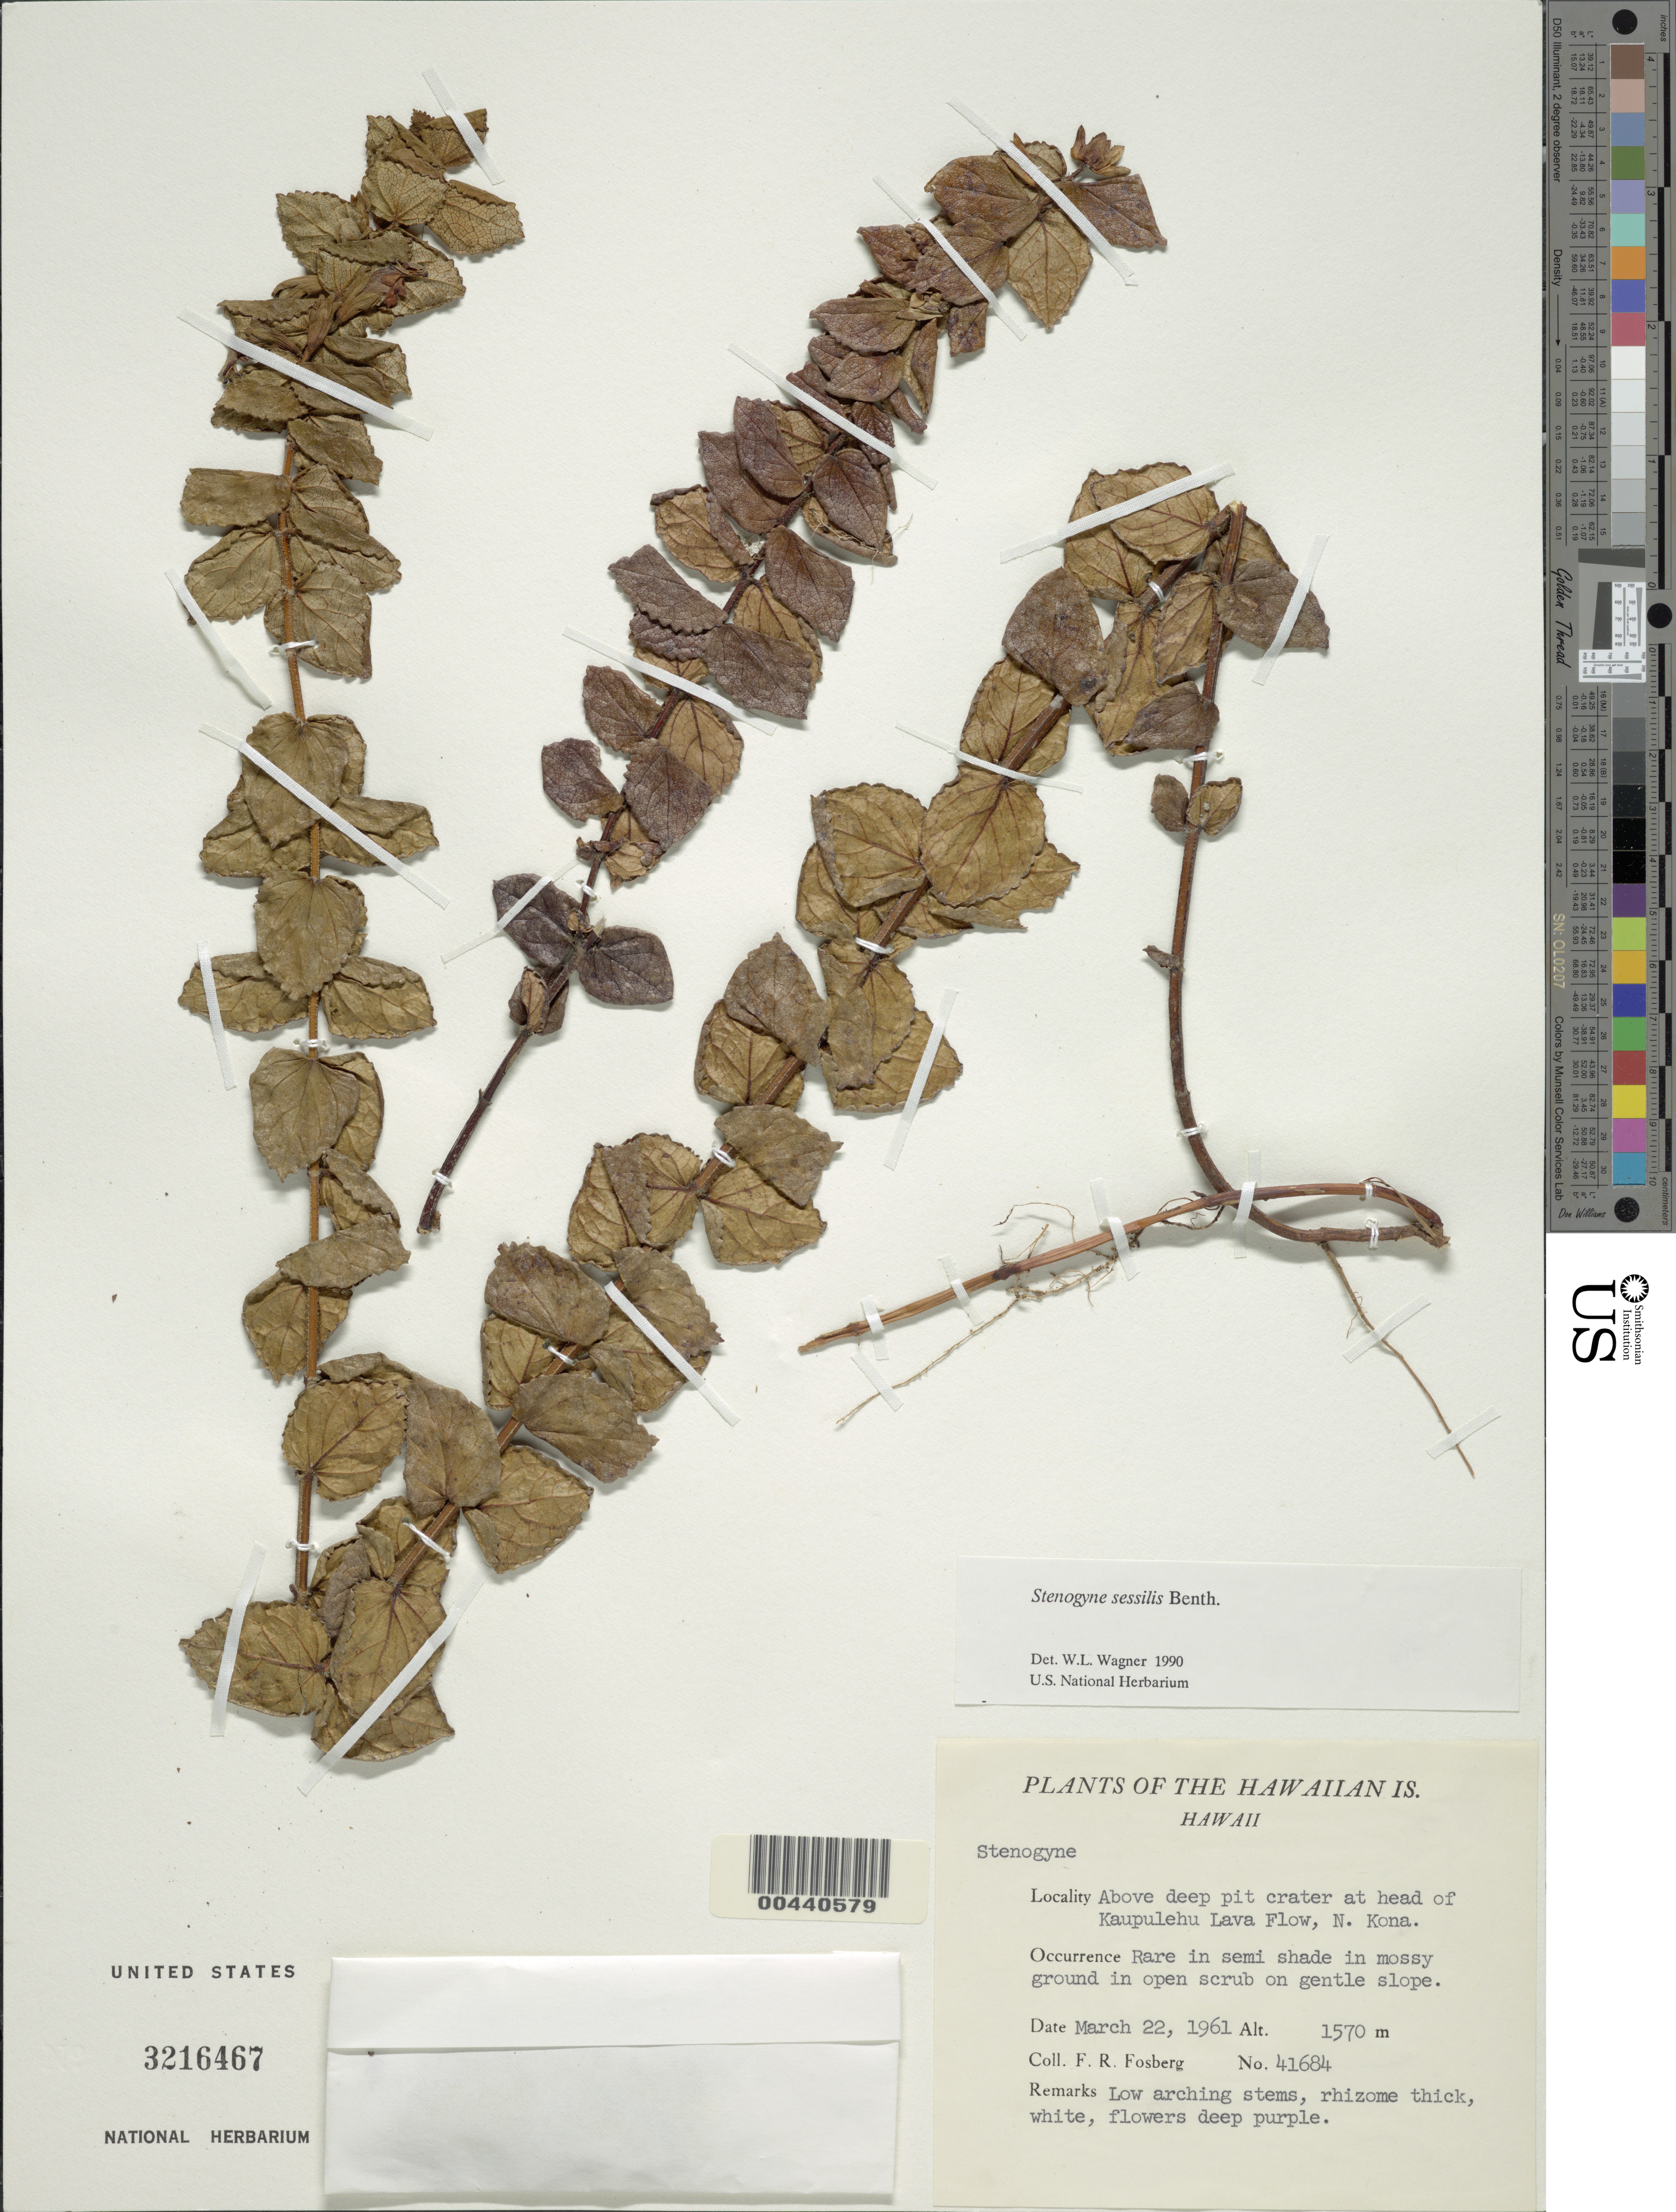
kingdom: Plantae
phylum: Tracheophyta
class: Magnoliopsida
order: Lamiales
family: Lamiaceae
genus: Stenogyne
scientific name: Stenogyne sessilis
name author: Benth.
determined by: Wagner, W. L., (BOT), Smithsonian Institution - National Museum of Natural History (UNITED STATES)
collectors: F. R. Fosberg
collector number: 41684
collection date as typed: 22 Mar 1961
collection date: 1961-03-22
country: United States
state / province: Hawaii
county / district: Hawaii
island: Hawaii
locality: Above deep pit crater at head of Kaupulehu Lava Flow, N Kona.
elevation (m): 1570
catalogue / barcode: US 3216467